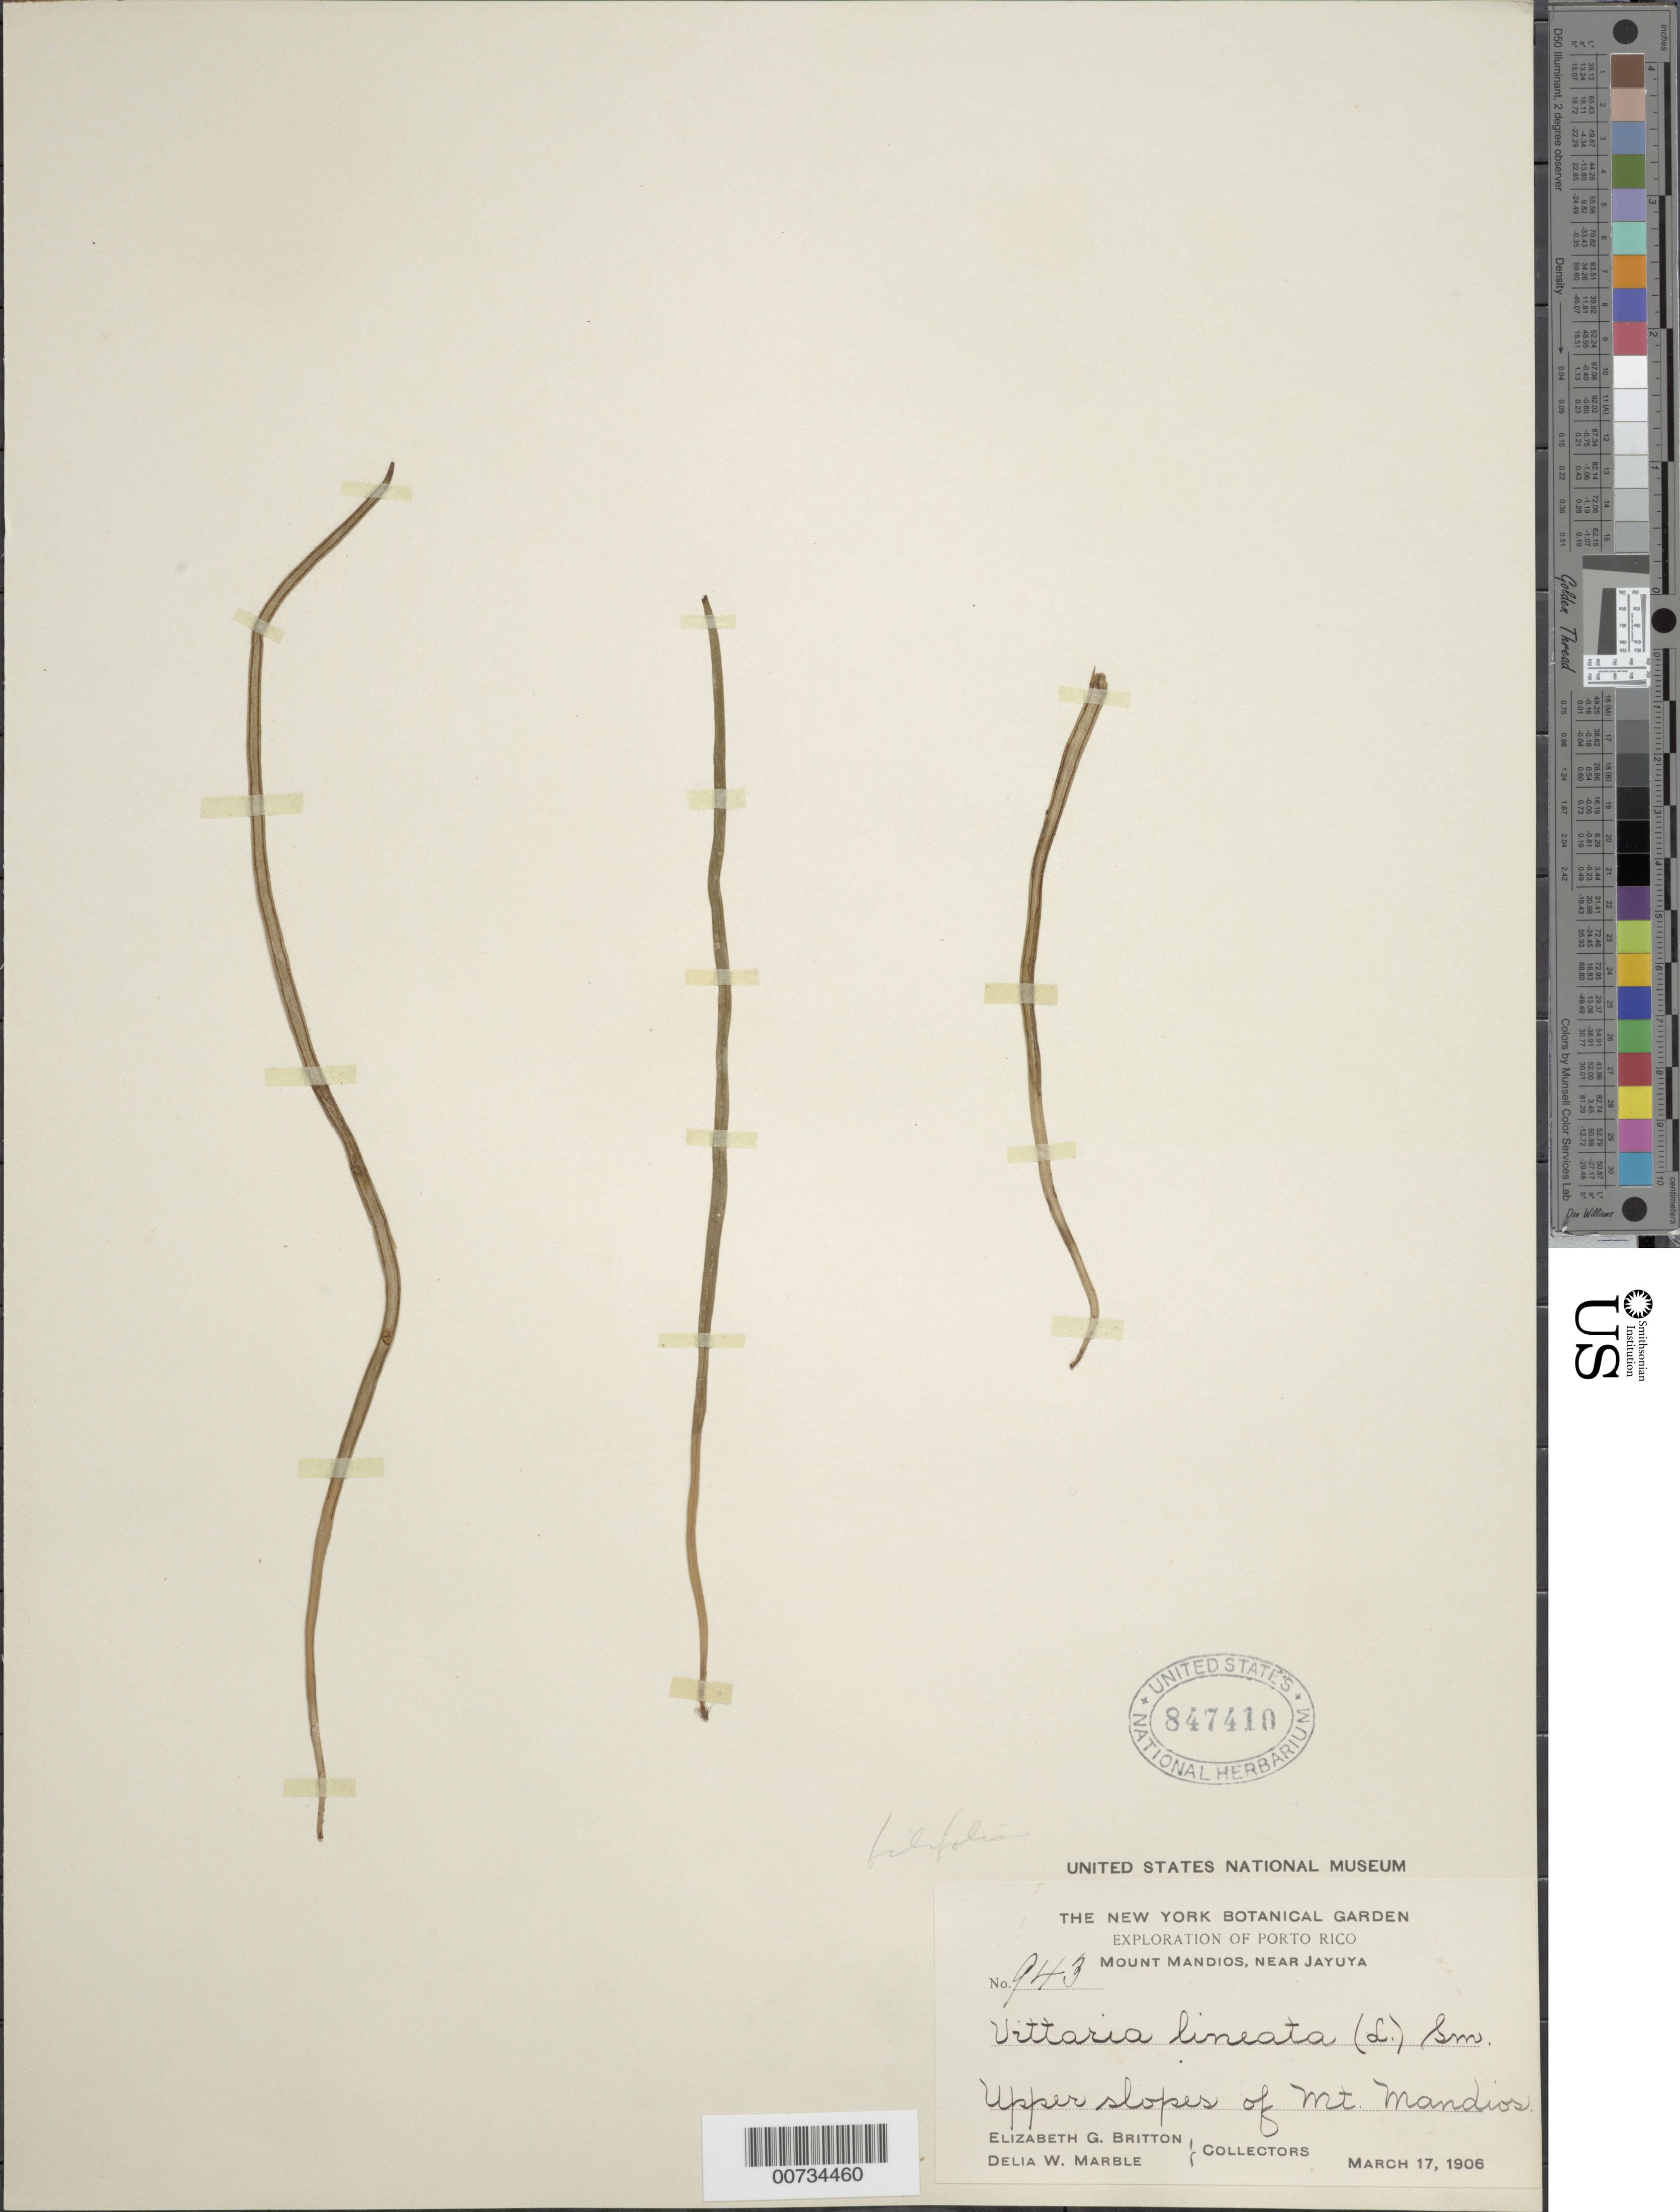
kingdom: Plantae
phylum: Tracheophyta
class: Polypodiopsida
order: Polypodiales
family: Pteridaceae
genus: Vittaria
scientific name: Vittaria lineata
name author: (L.) Sm.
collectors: E. G. Britton & D. W. Marble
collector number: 943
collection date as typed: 17 Mar 1906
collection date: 1906-03-17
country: Puerto Rico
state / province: Jayuya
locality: Mount Mandios, near Jayuya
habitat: Upper slopes of Mt. Mandios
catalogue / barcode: US 847410